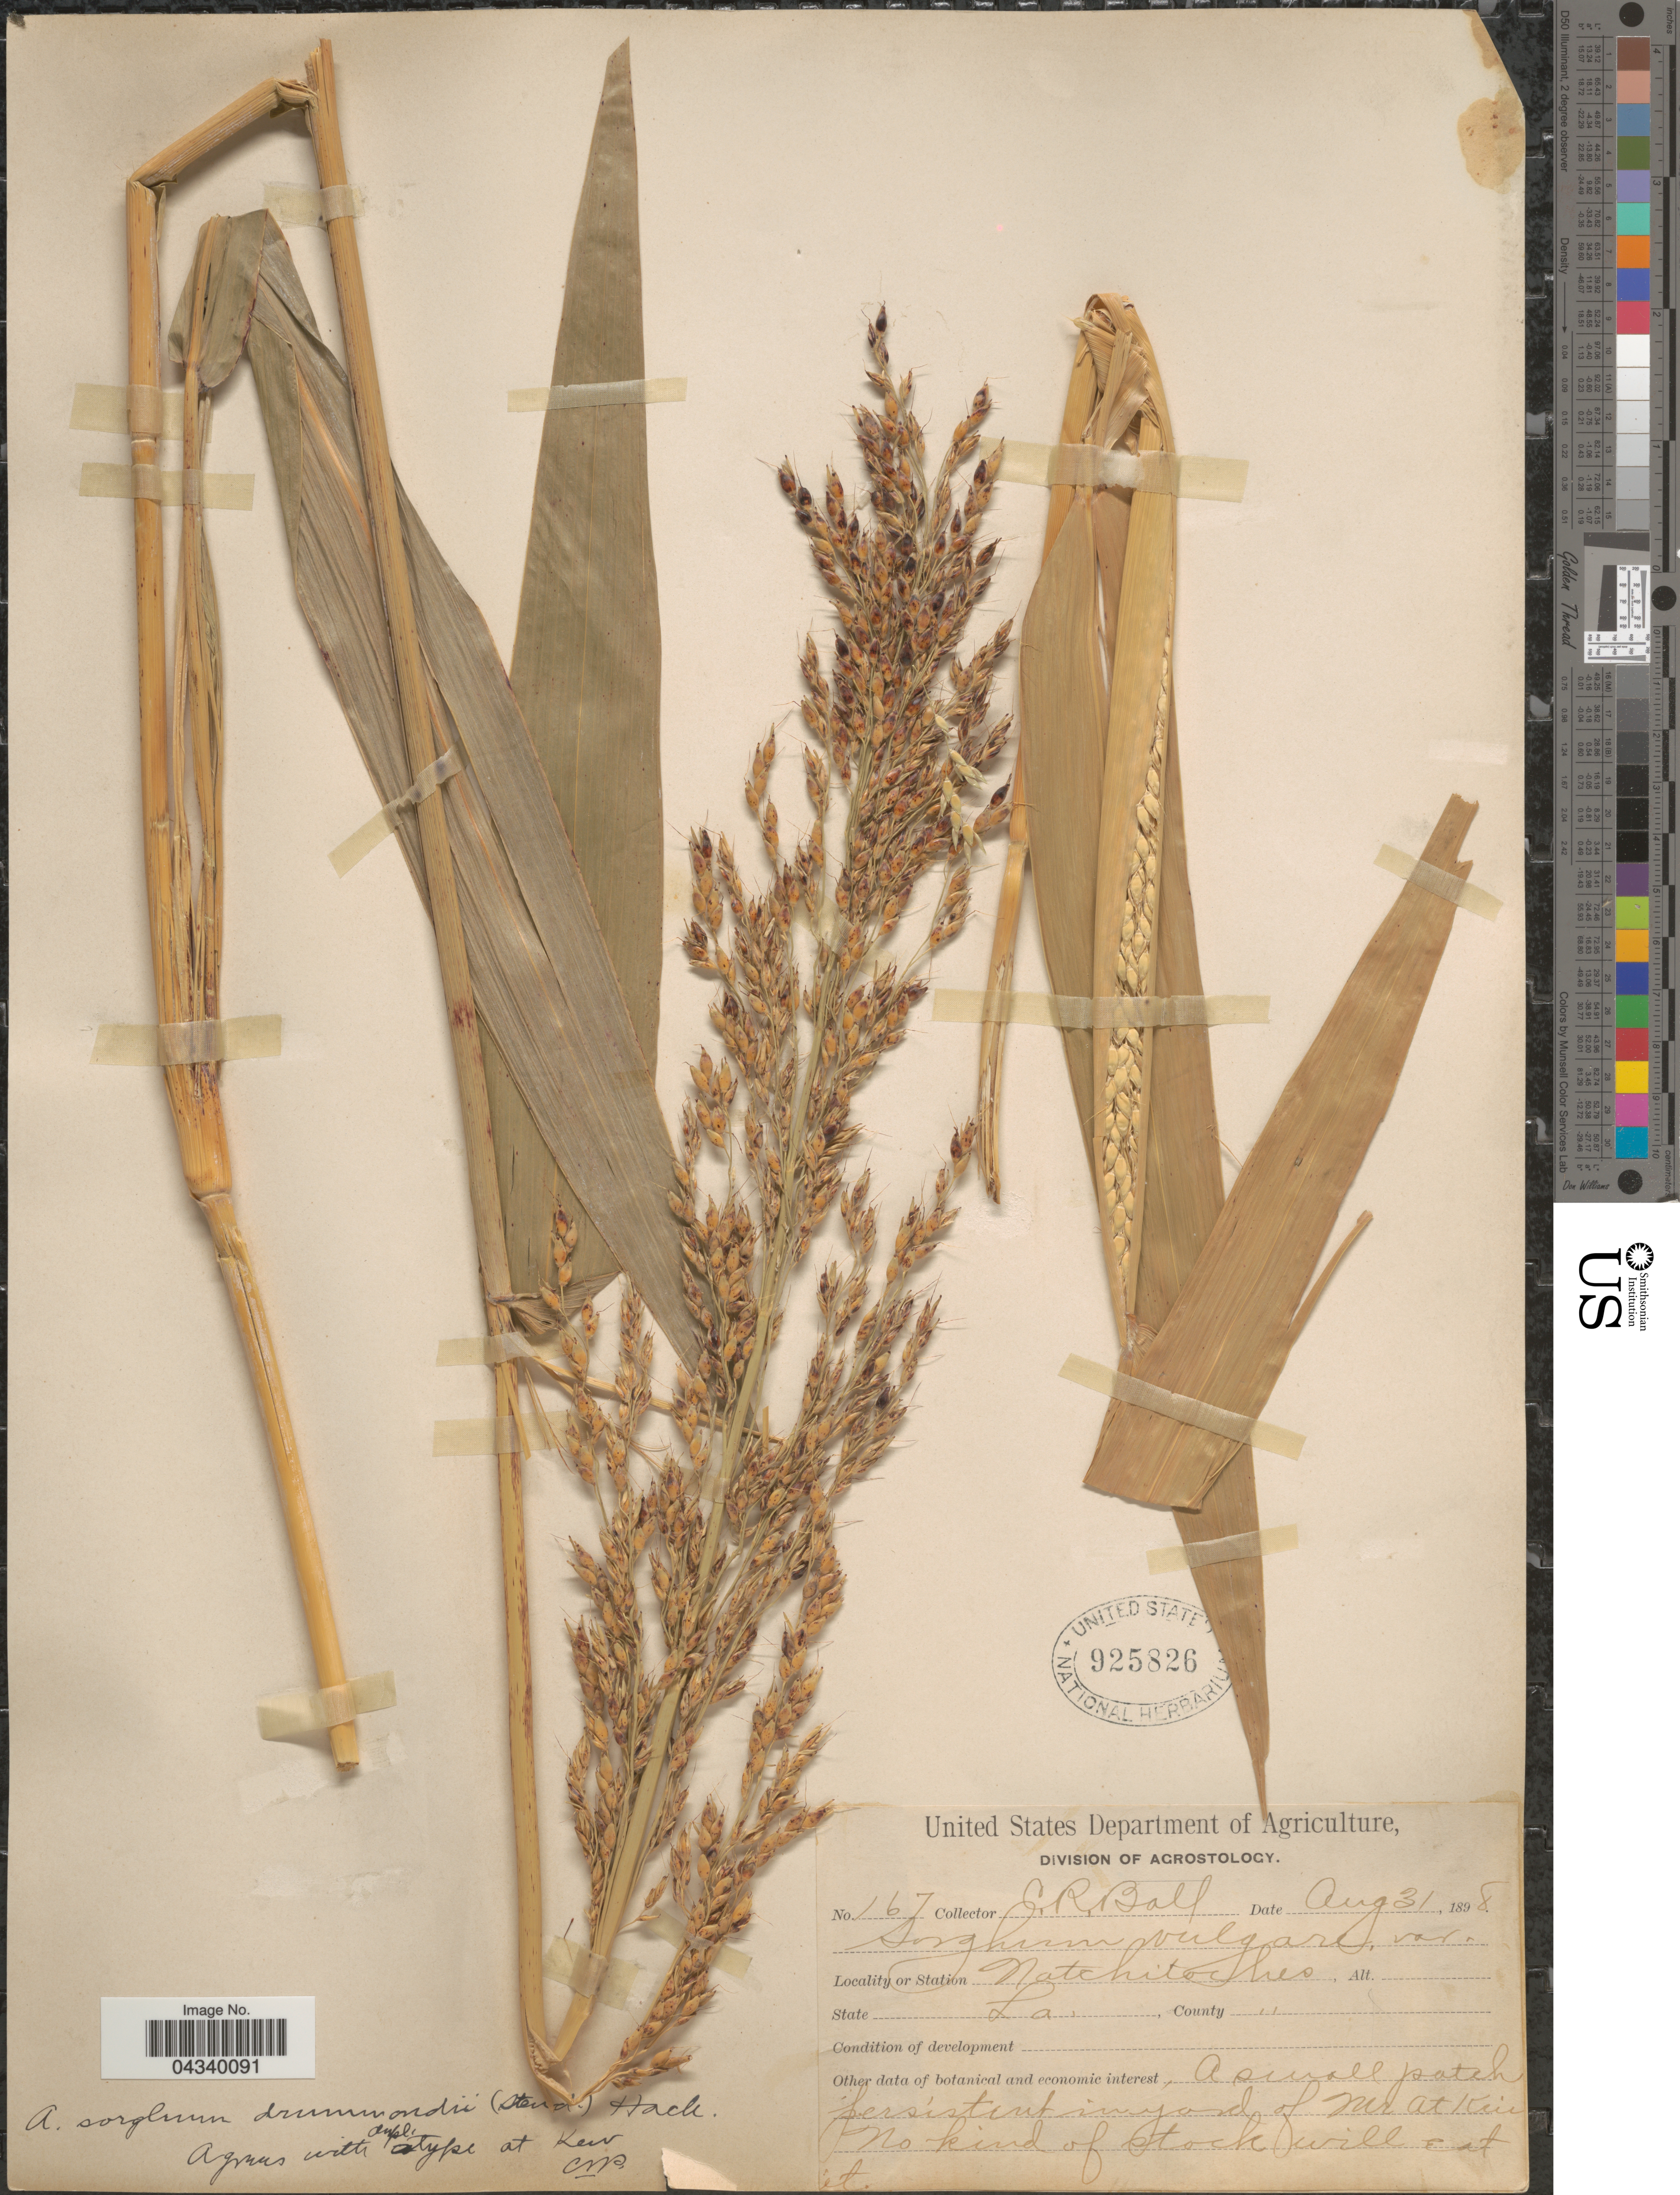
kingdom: Plantae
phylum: Tracheophyta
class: Liliopsida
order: Poales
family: Poaceae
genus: Sorghum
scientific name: Sorghum halepense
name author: (L.) Pers.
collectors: C. R. Ball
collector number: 167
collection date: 1898-08-31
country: United States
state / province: Louisiana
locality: Natchitoches.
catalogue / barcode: US 925826